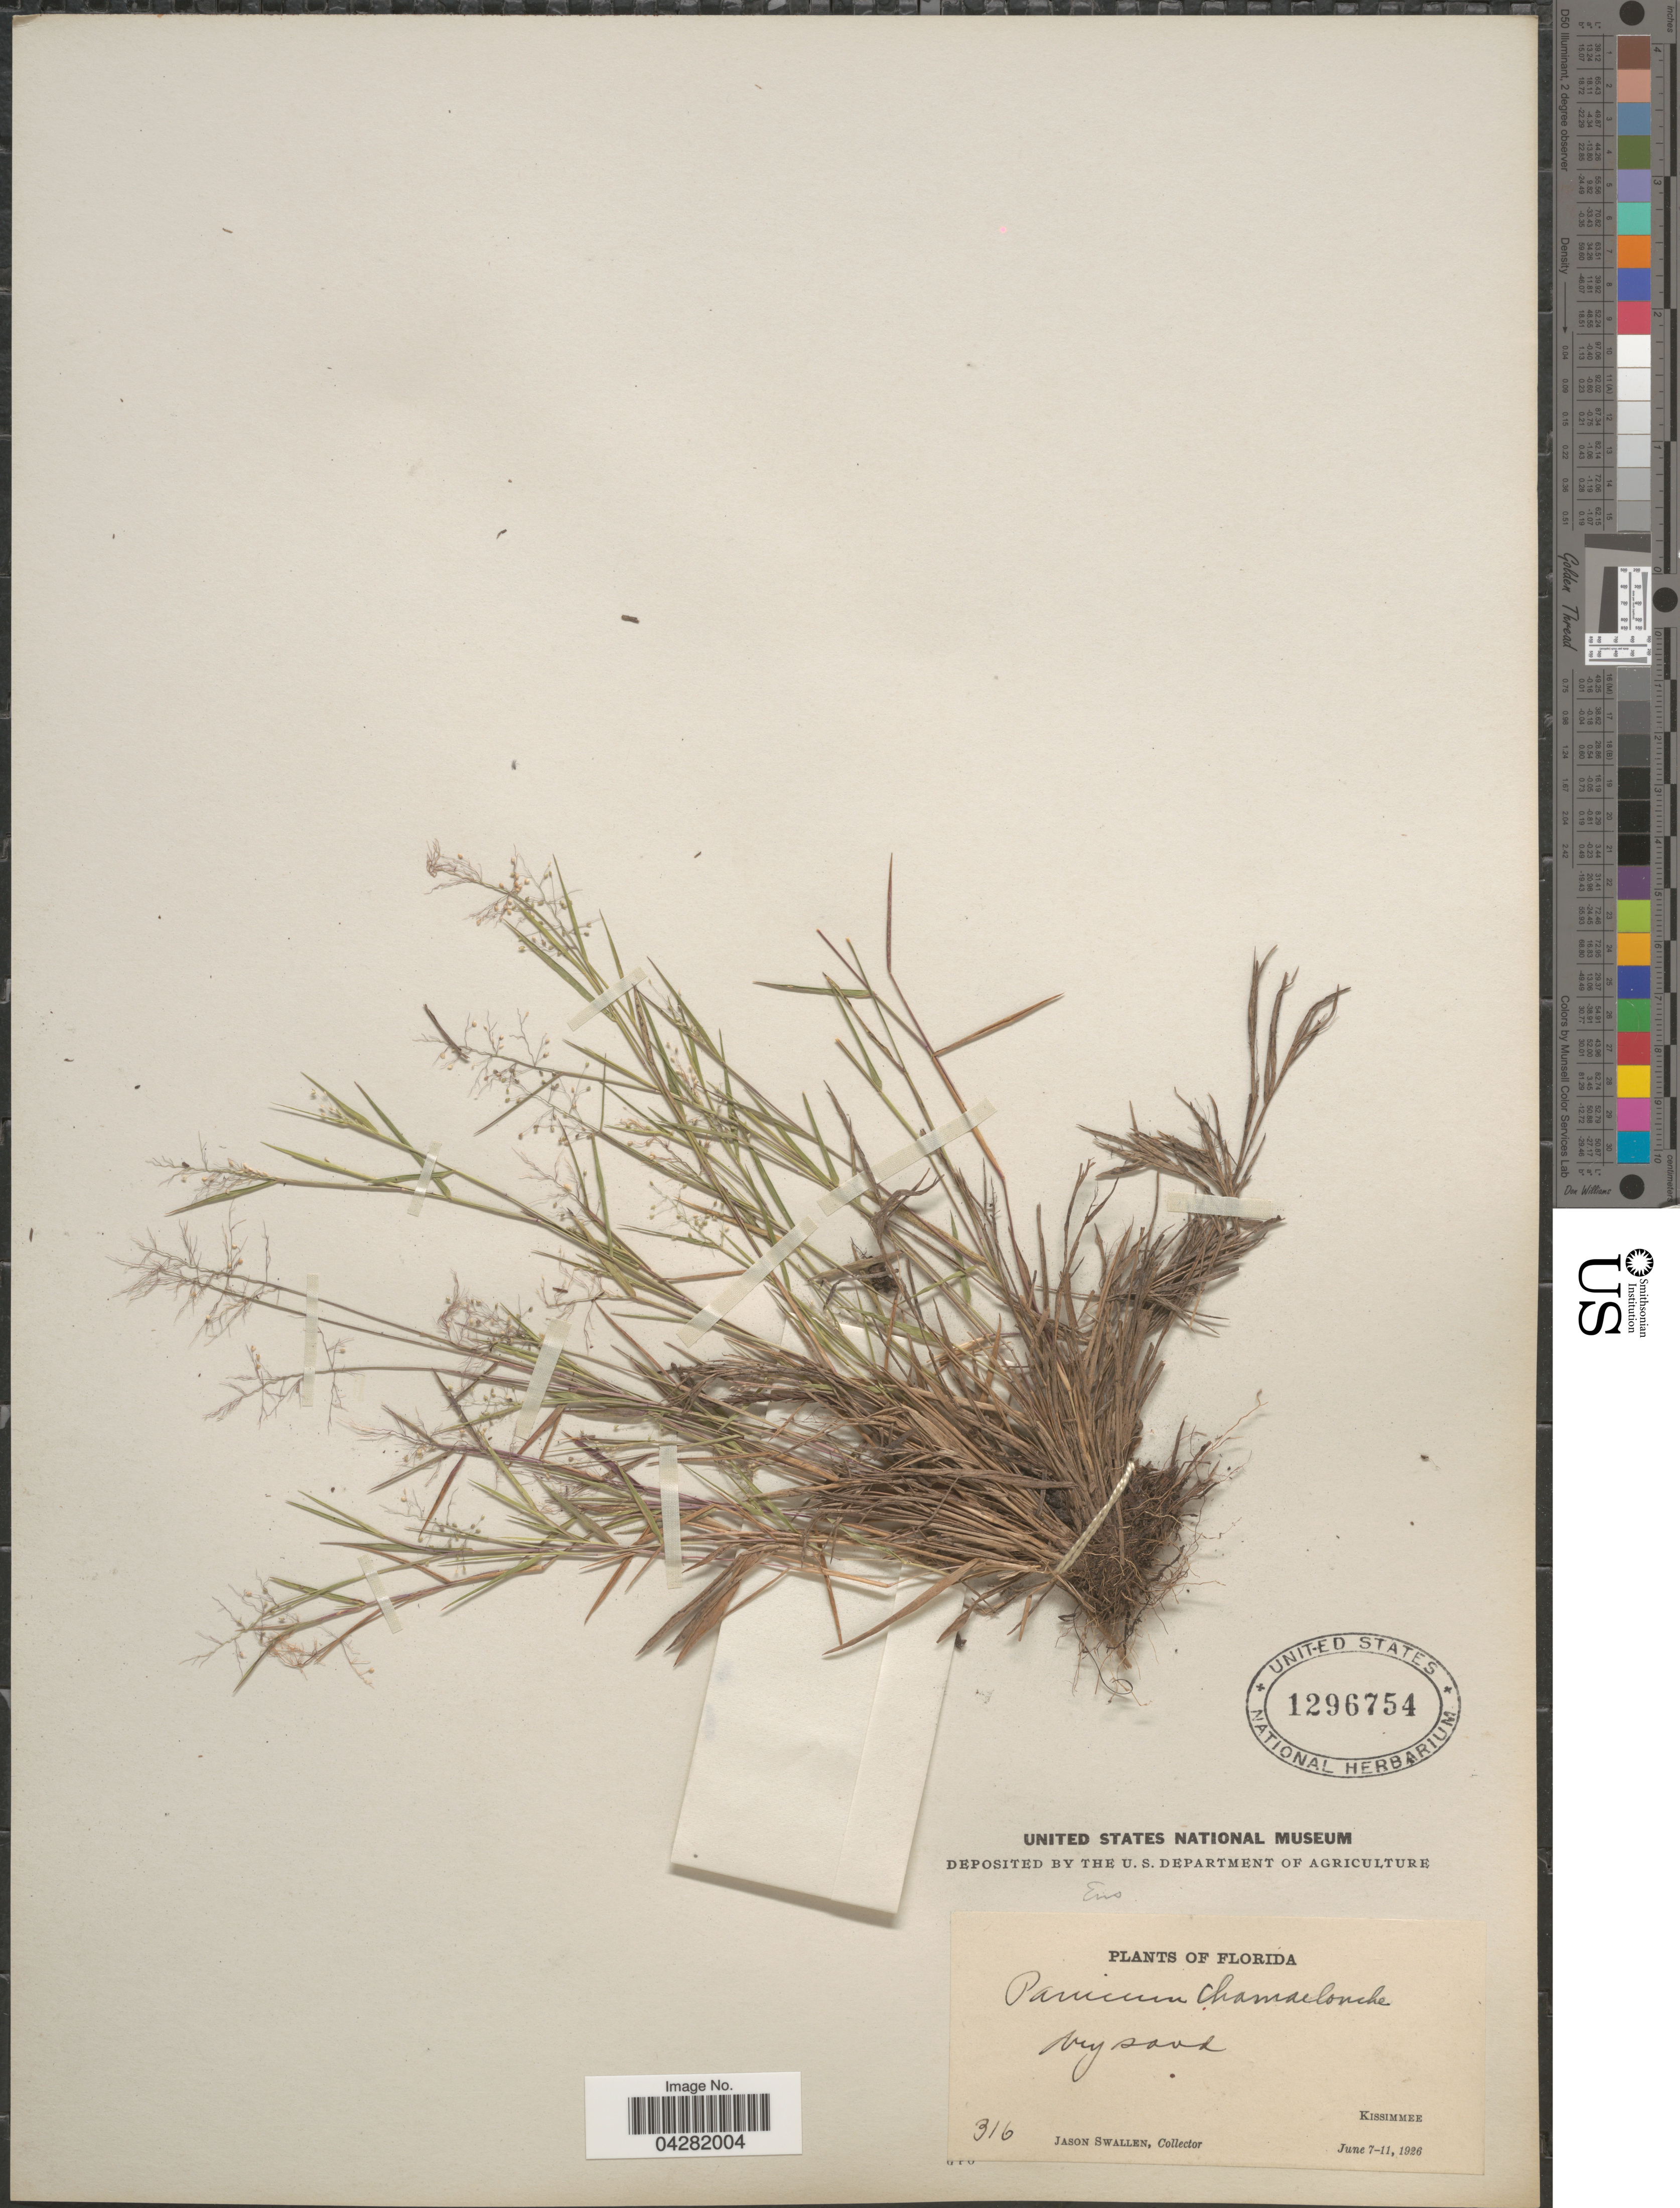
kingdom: Plantae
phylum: Tracheophyta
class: Liliopsida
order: Poales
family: Poaceae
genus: Dichanthelium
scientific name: Dichanthelium ensifolium var. ensifolium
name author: (Baldwin ex Elliot) Gould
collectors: J. R. Swallen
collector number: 316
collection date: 1926-06-07/1926-06-11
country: United States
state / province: Florida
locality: Kissimmee.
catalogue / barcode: US 1296754